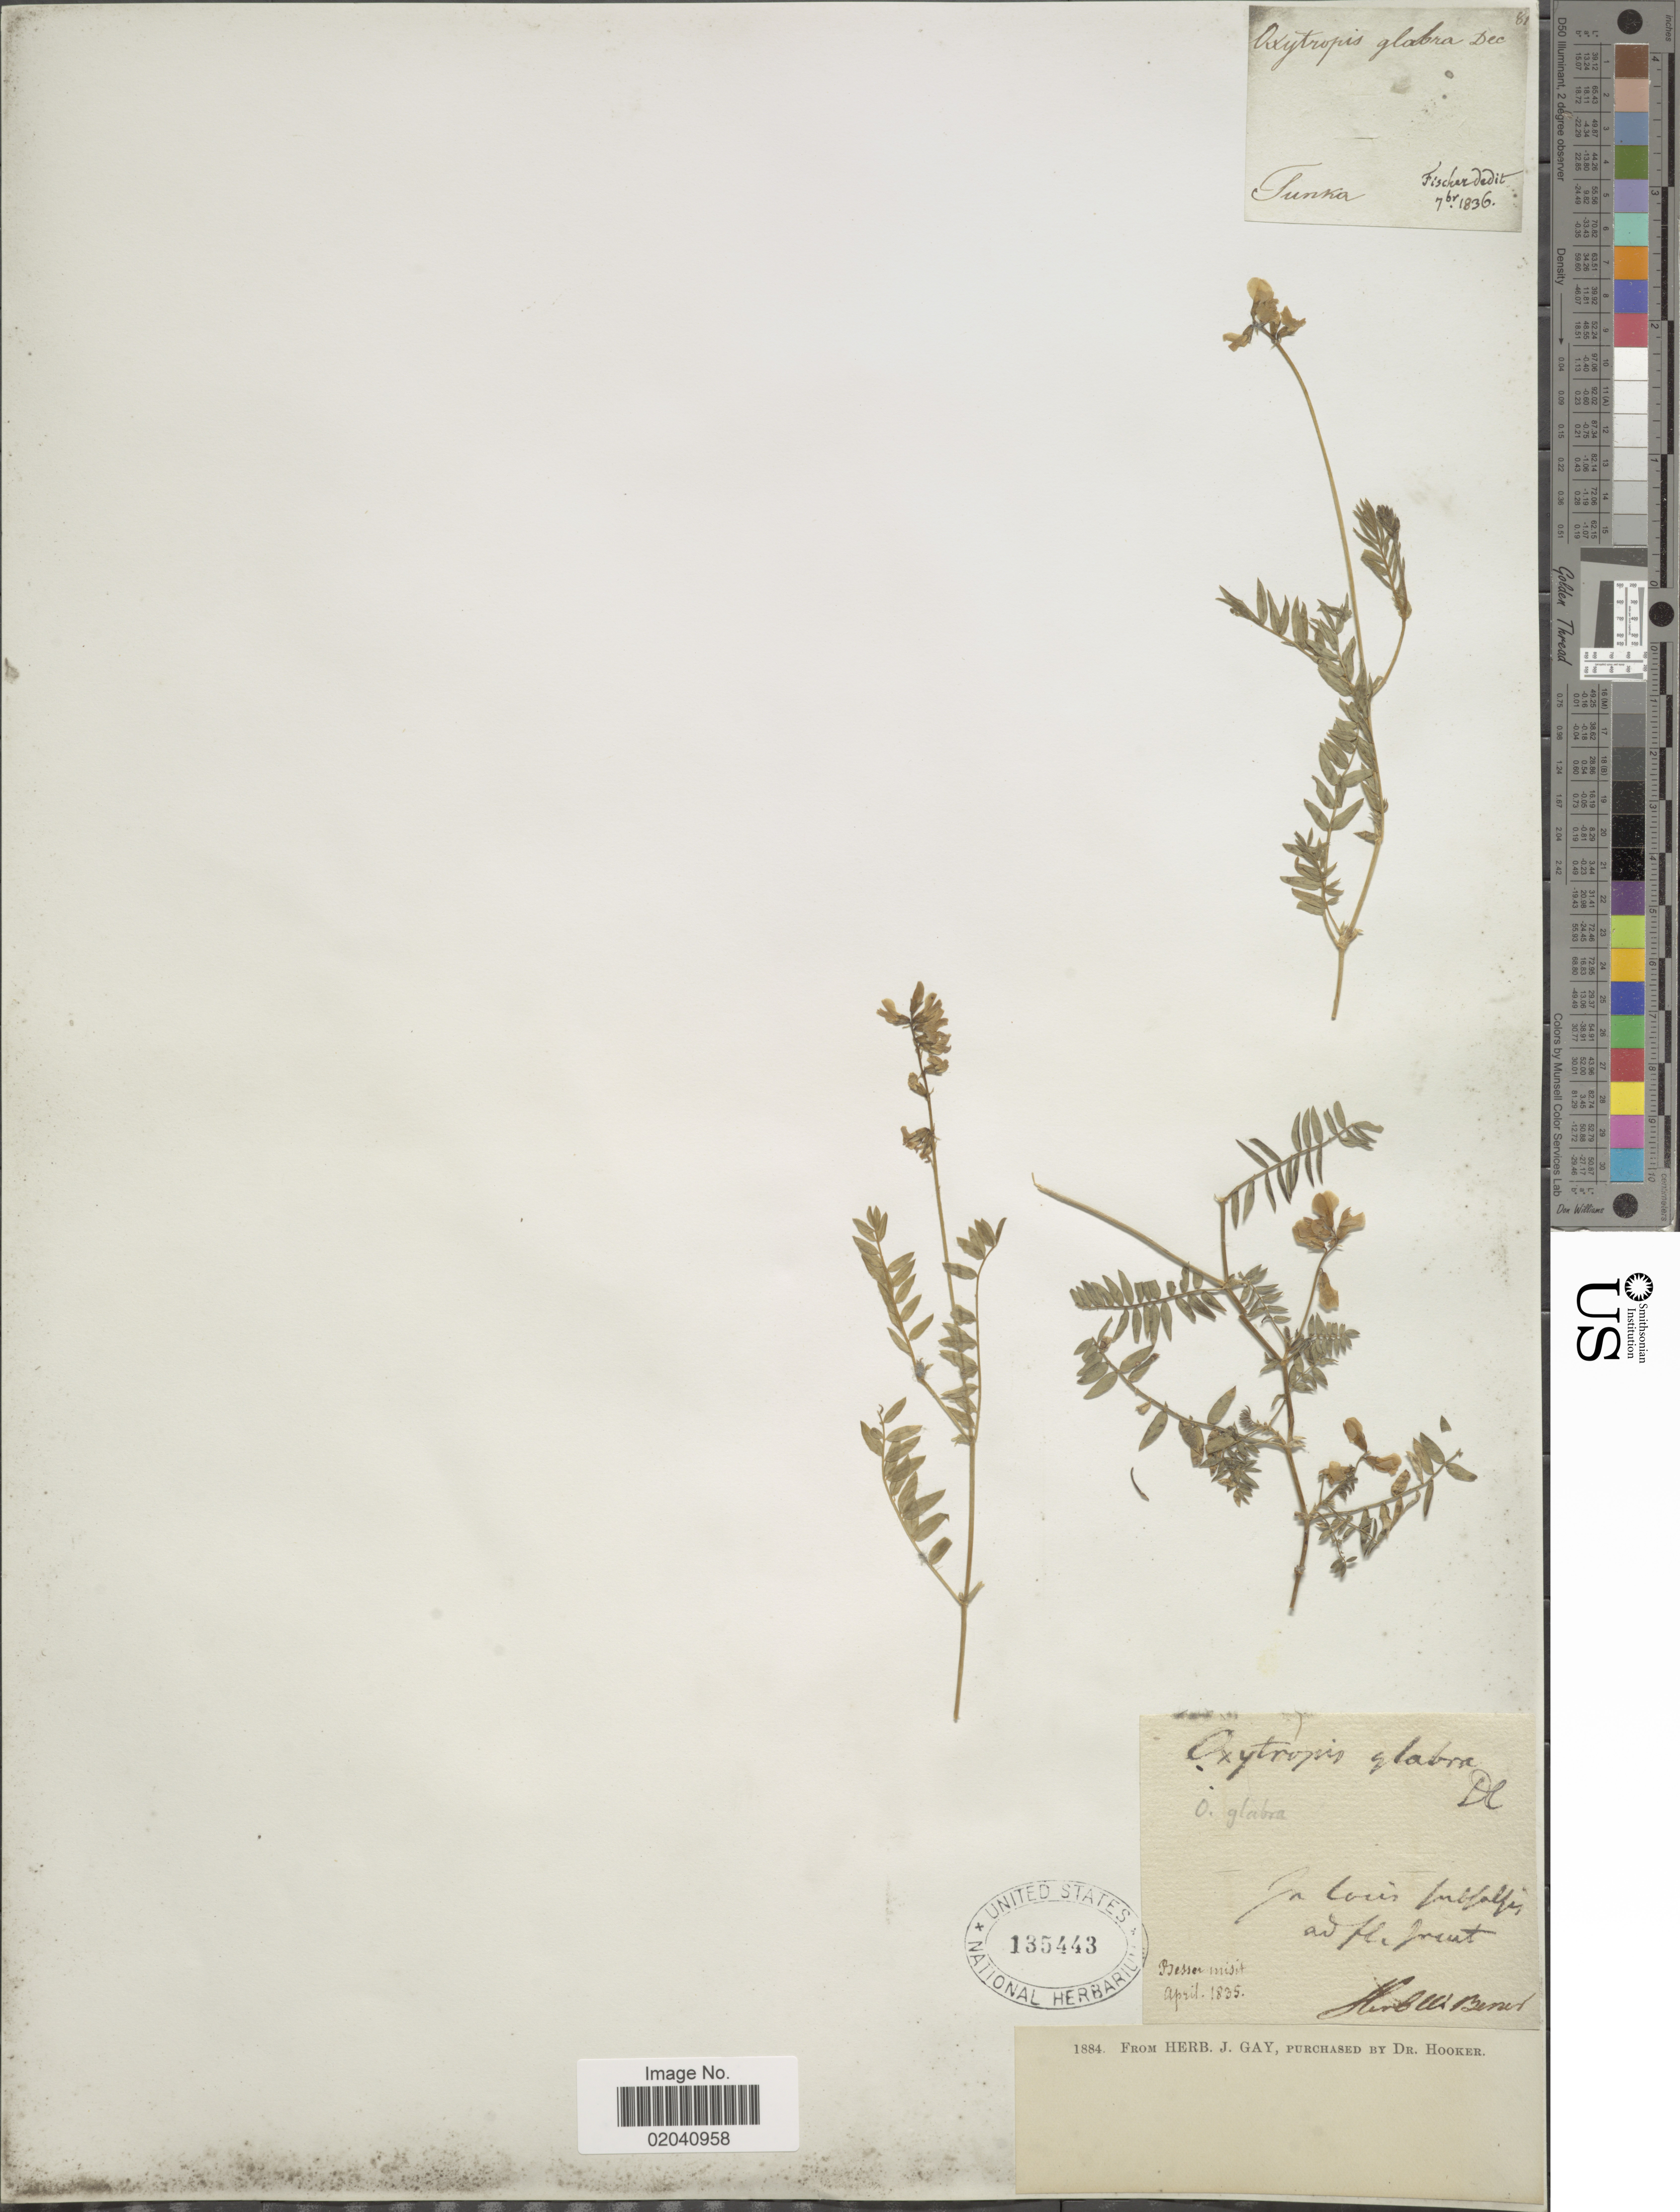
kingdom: Plantae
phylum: Tracheophyta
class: Magnoliopsida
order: Fabales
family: Fabaceae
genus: Oxytropis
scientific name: Oxytropis glabra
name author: DC.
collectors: Besser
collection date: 1835-04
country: Russian Federation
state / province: Buryatia / Irkutsk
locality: ad fl. Ircut (river Irkut)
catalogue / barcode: US 135443